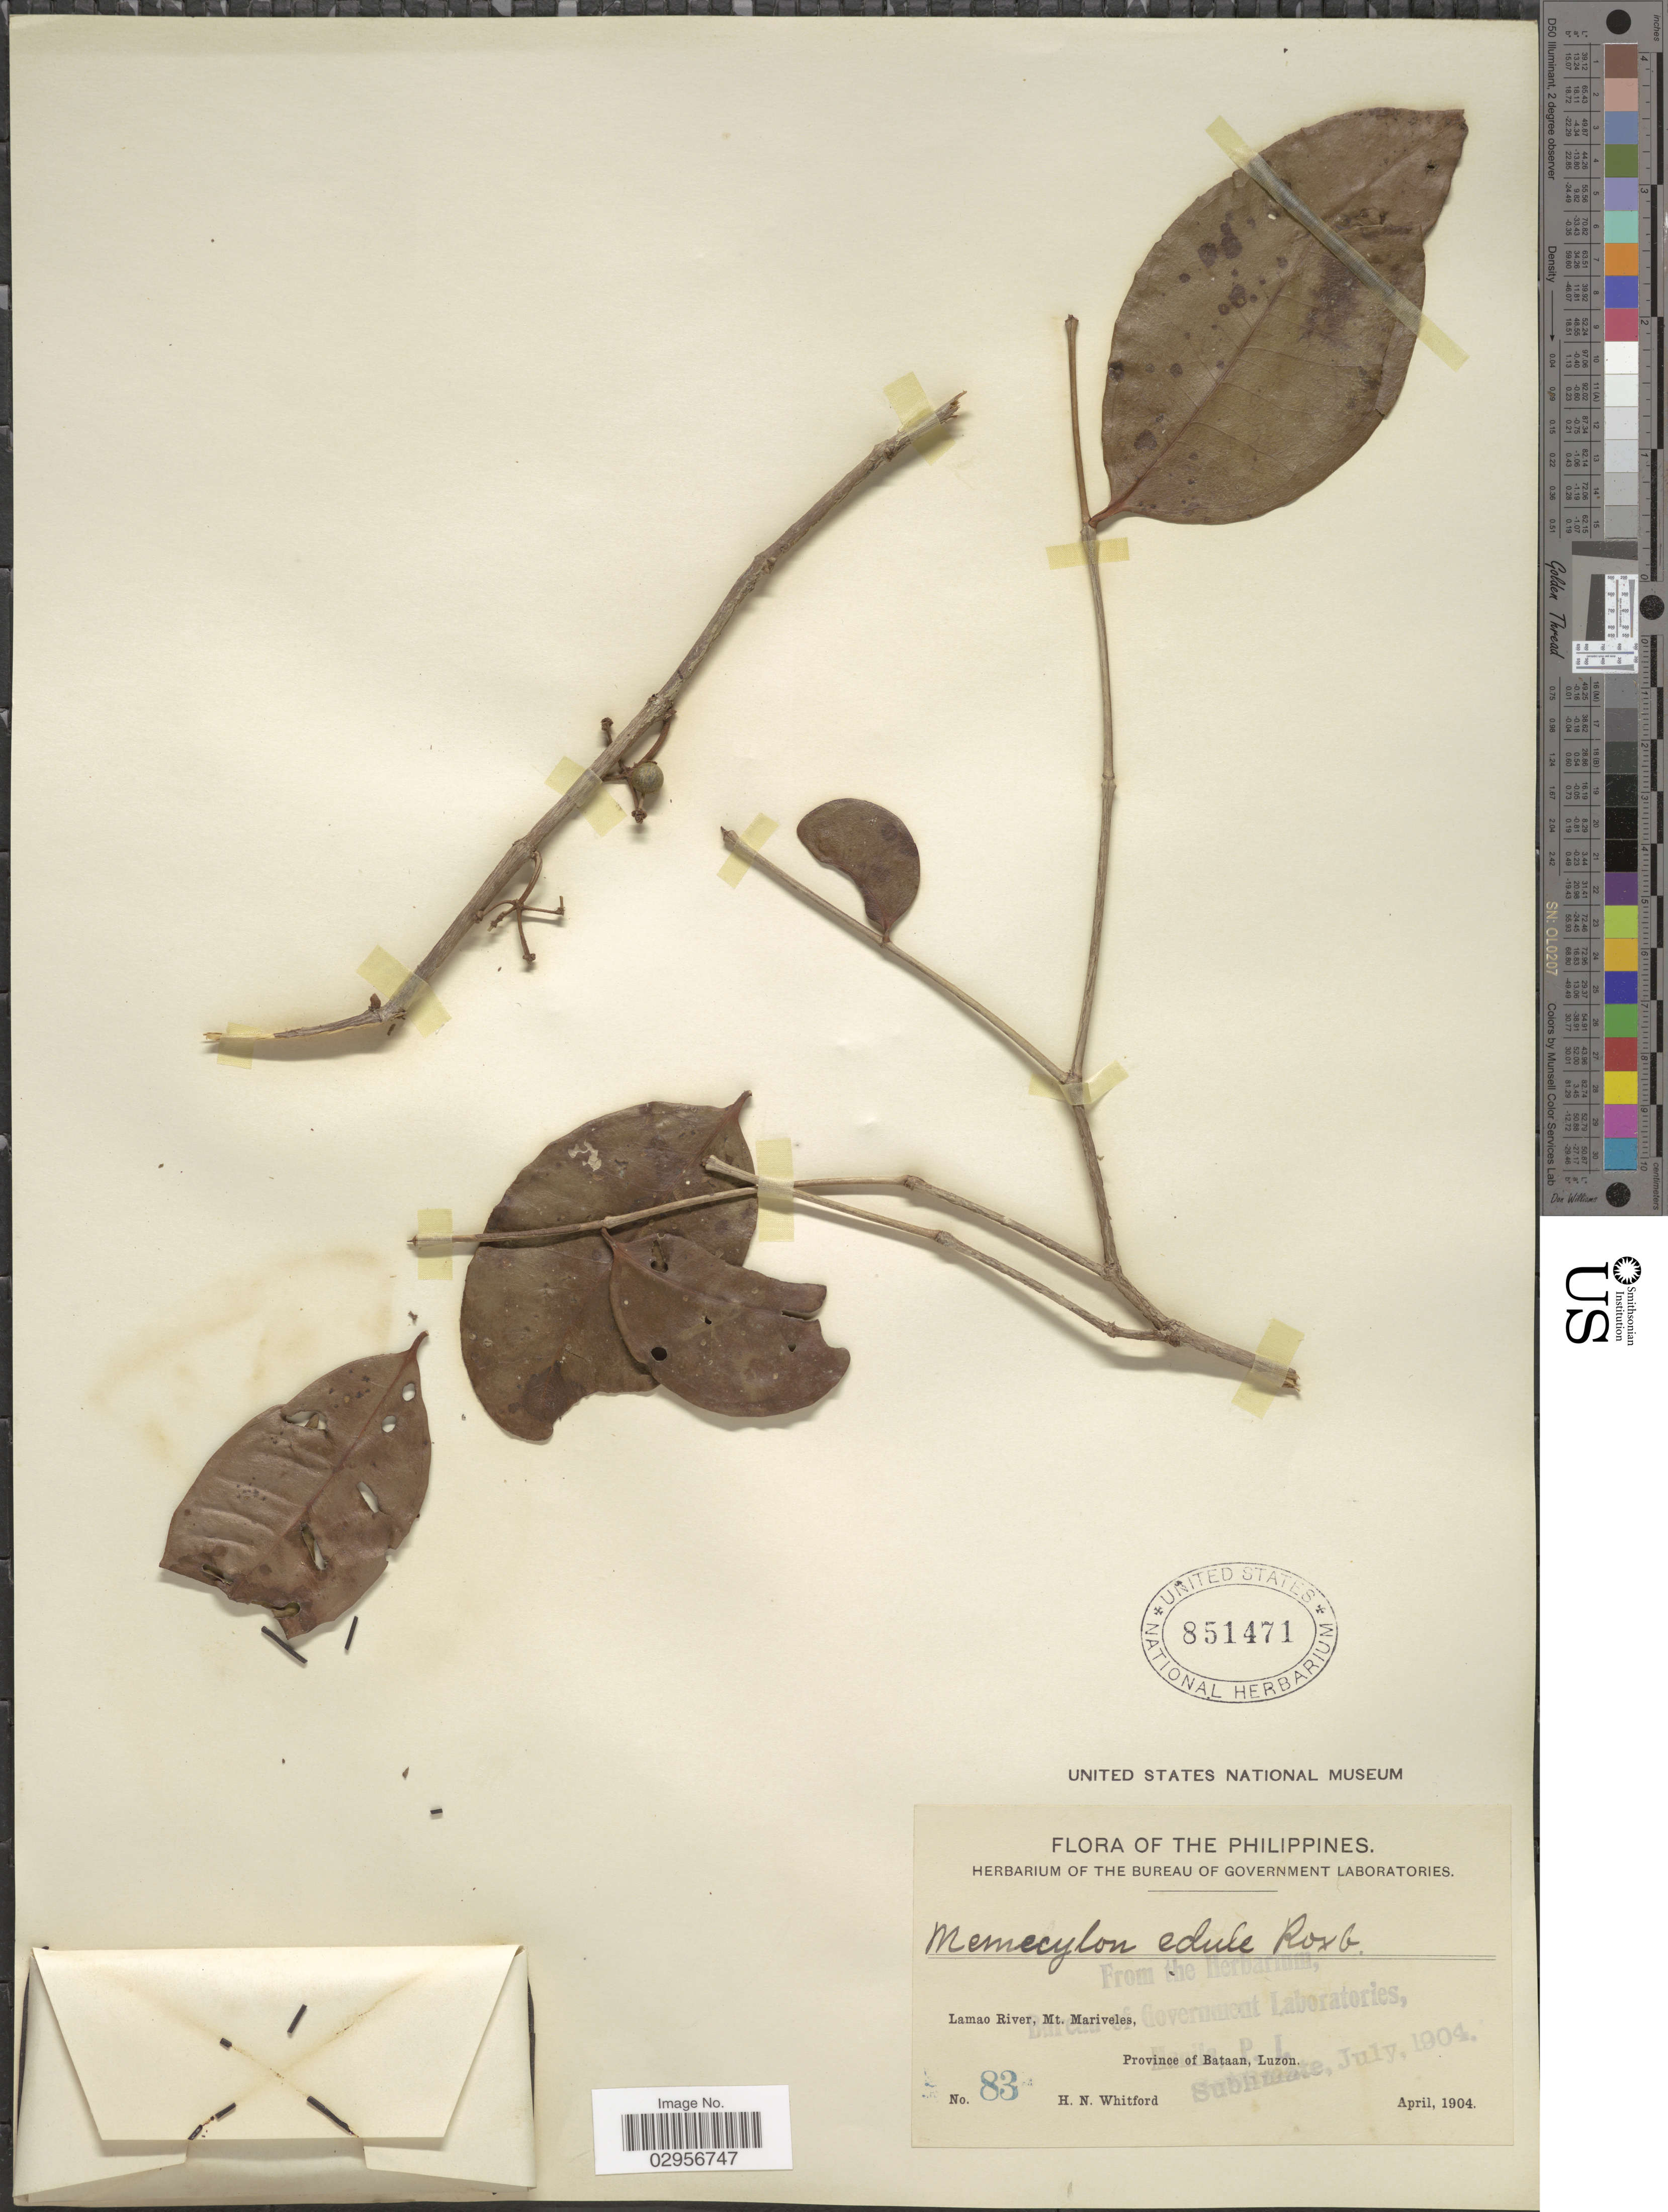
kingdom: Plantae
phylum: Tracheophyta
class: Magnoliopsida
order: Myrtales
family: Melastomataceae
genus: Memecylon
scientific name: Memecylon subfurfuraceum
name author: Merr.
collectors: H. N. Whitford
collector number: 83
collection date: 1904-04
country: Philippines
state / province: Central Luzon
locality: Lamao River, Mt. Mariveles, Province of Bataan, Luzon.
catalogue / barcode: US 851471